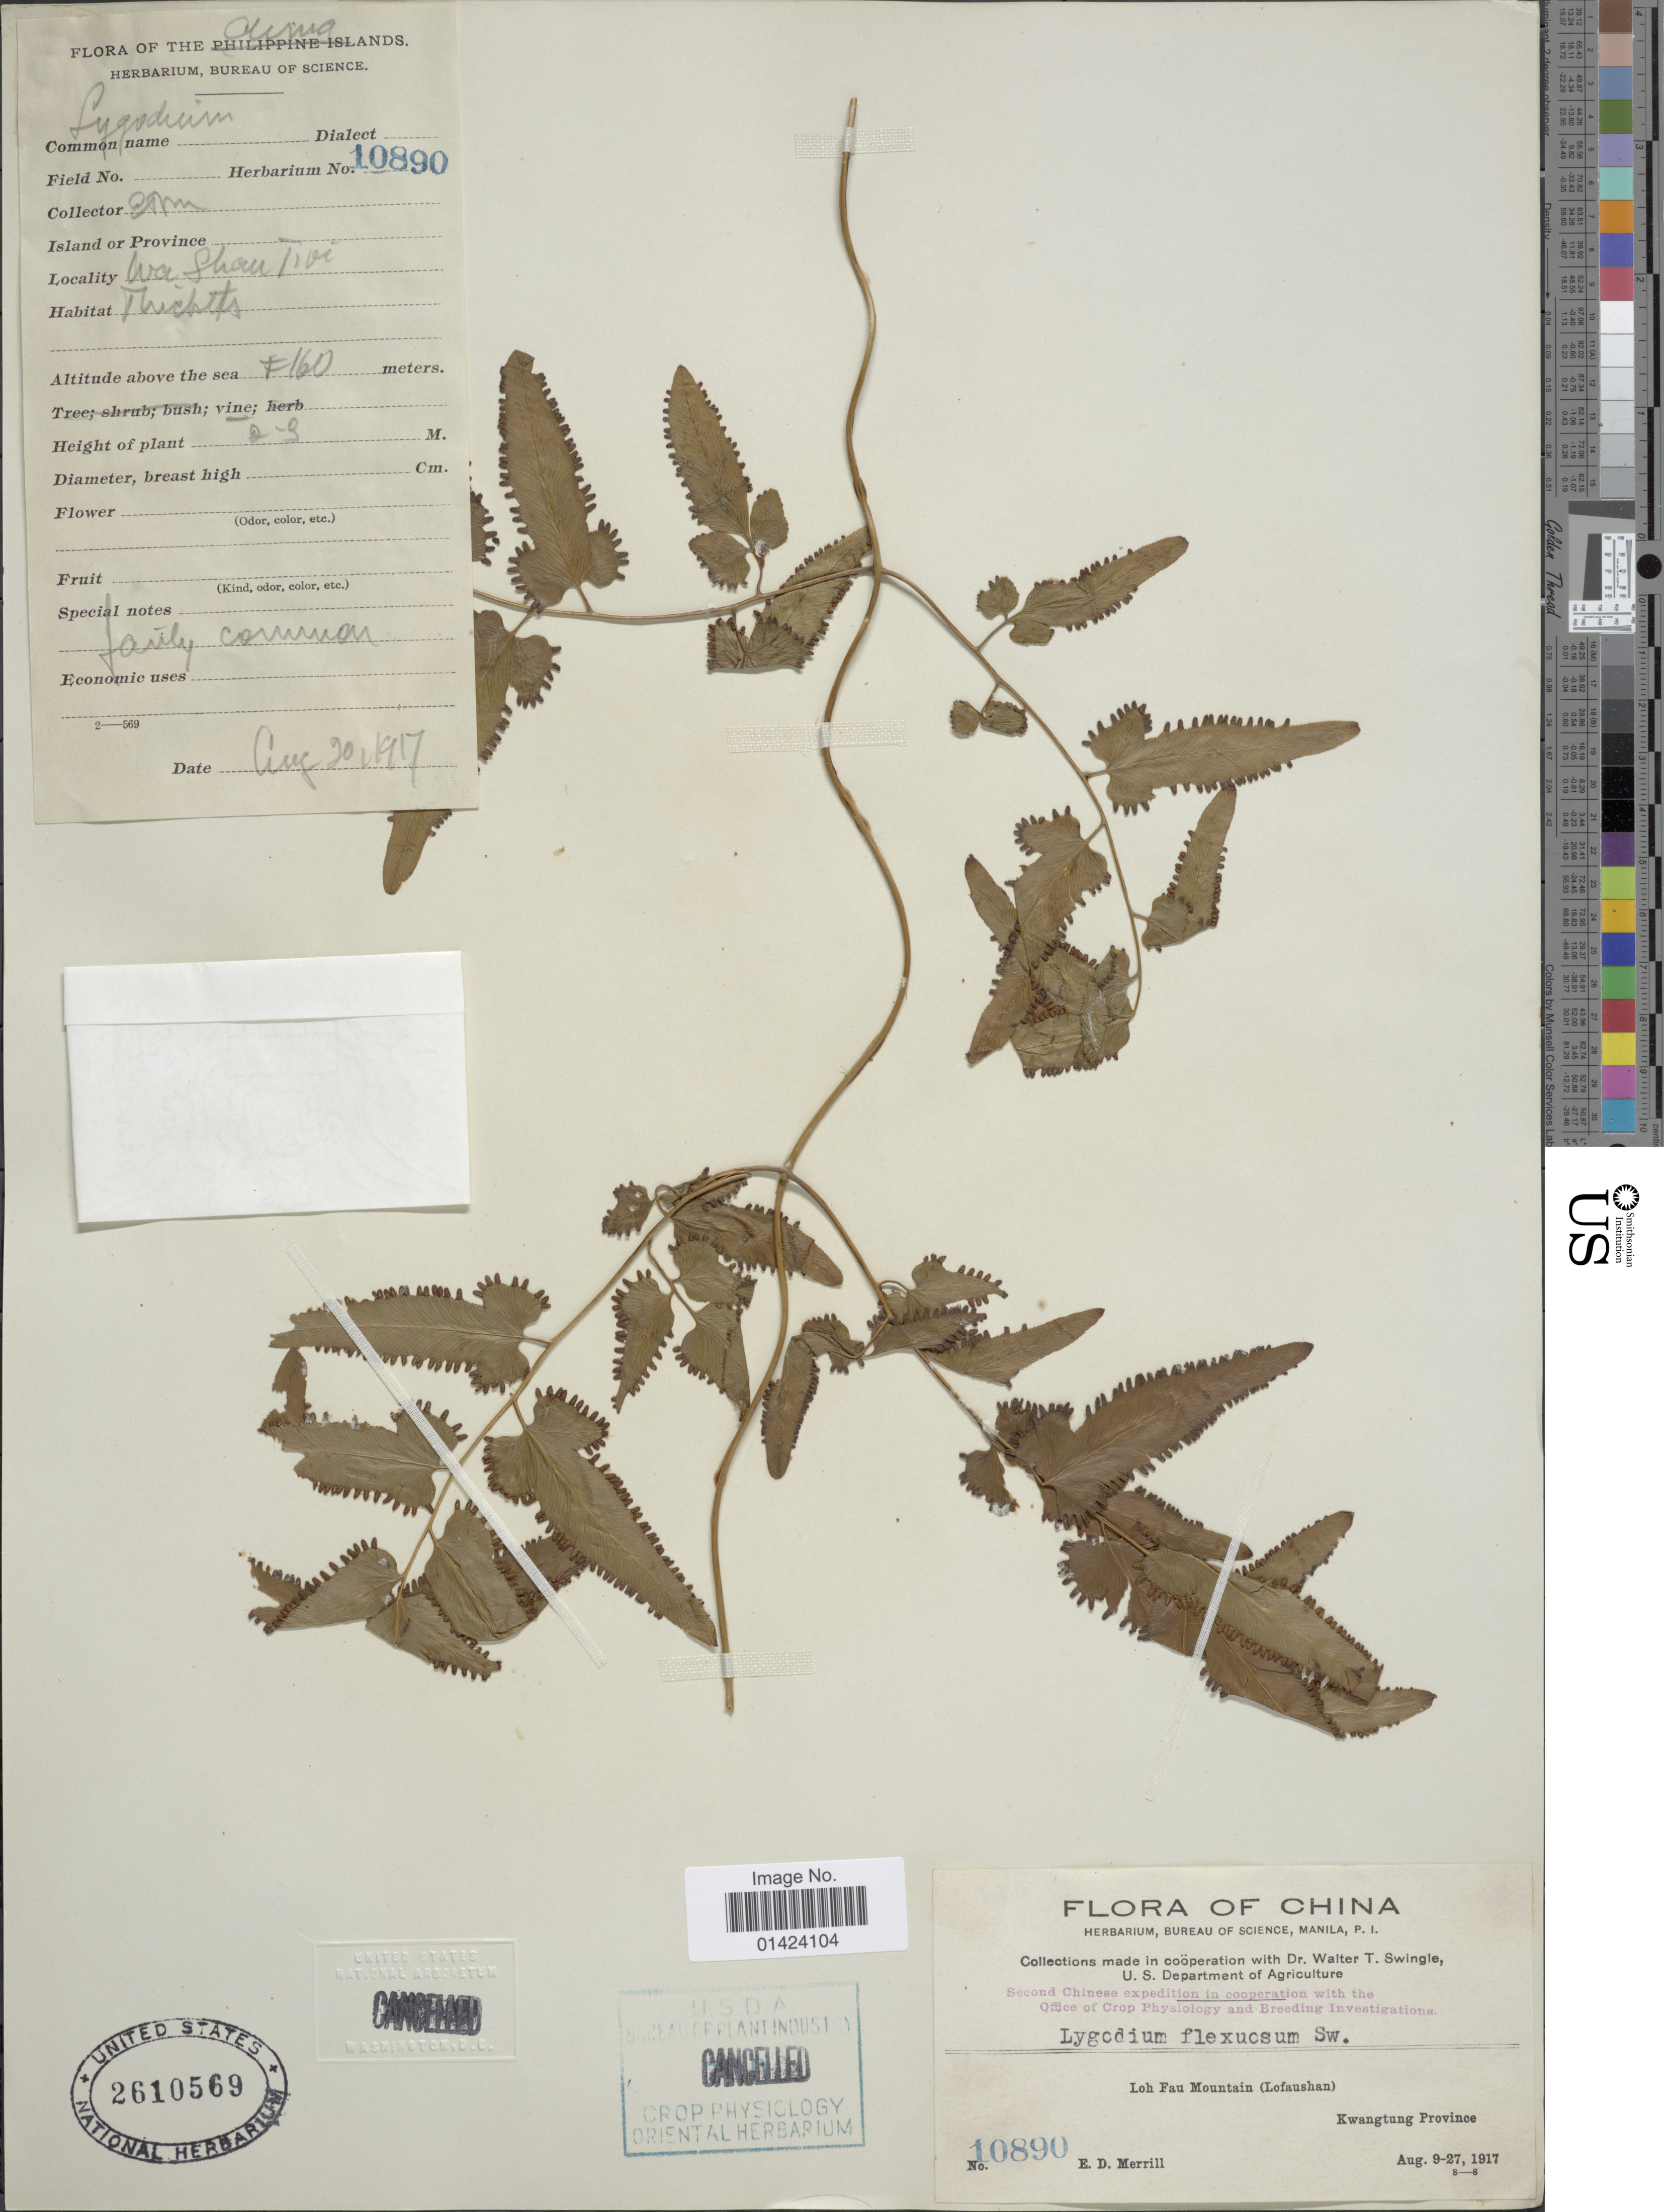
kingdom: Plantae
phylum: Tracheophyta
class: Polypodiopsida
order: Schizaeales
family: Lygodiaceae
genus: Lygodium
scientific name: Lygodium flexuosum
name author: Sw.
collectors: E. Merrill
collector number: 10890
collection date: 1917-08-09/1917-08-27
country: China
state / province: Guangdong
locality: Loh Fau Mountain(Lofaushan), Kwangtun Province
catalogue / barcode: US 2610569